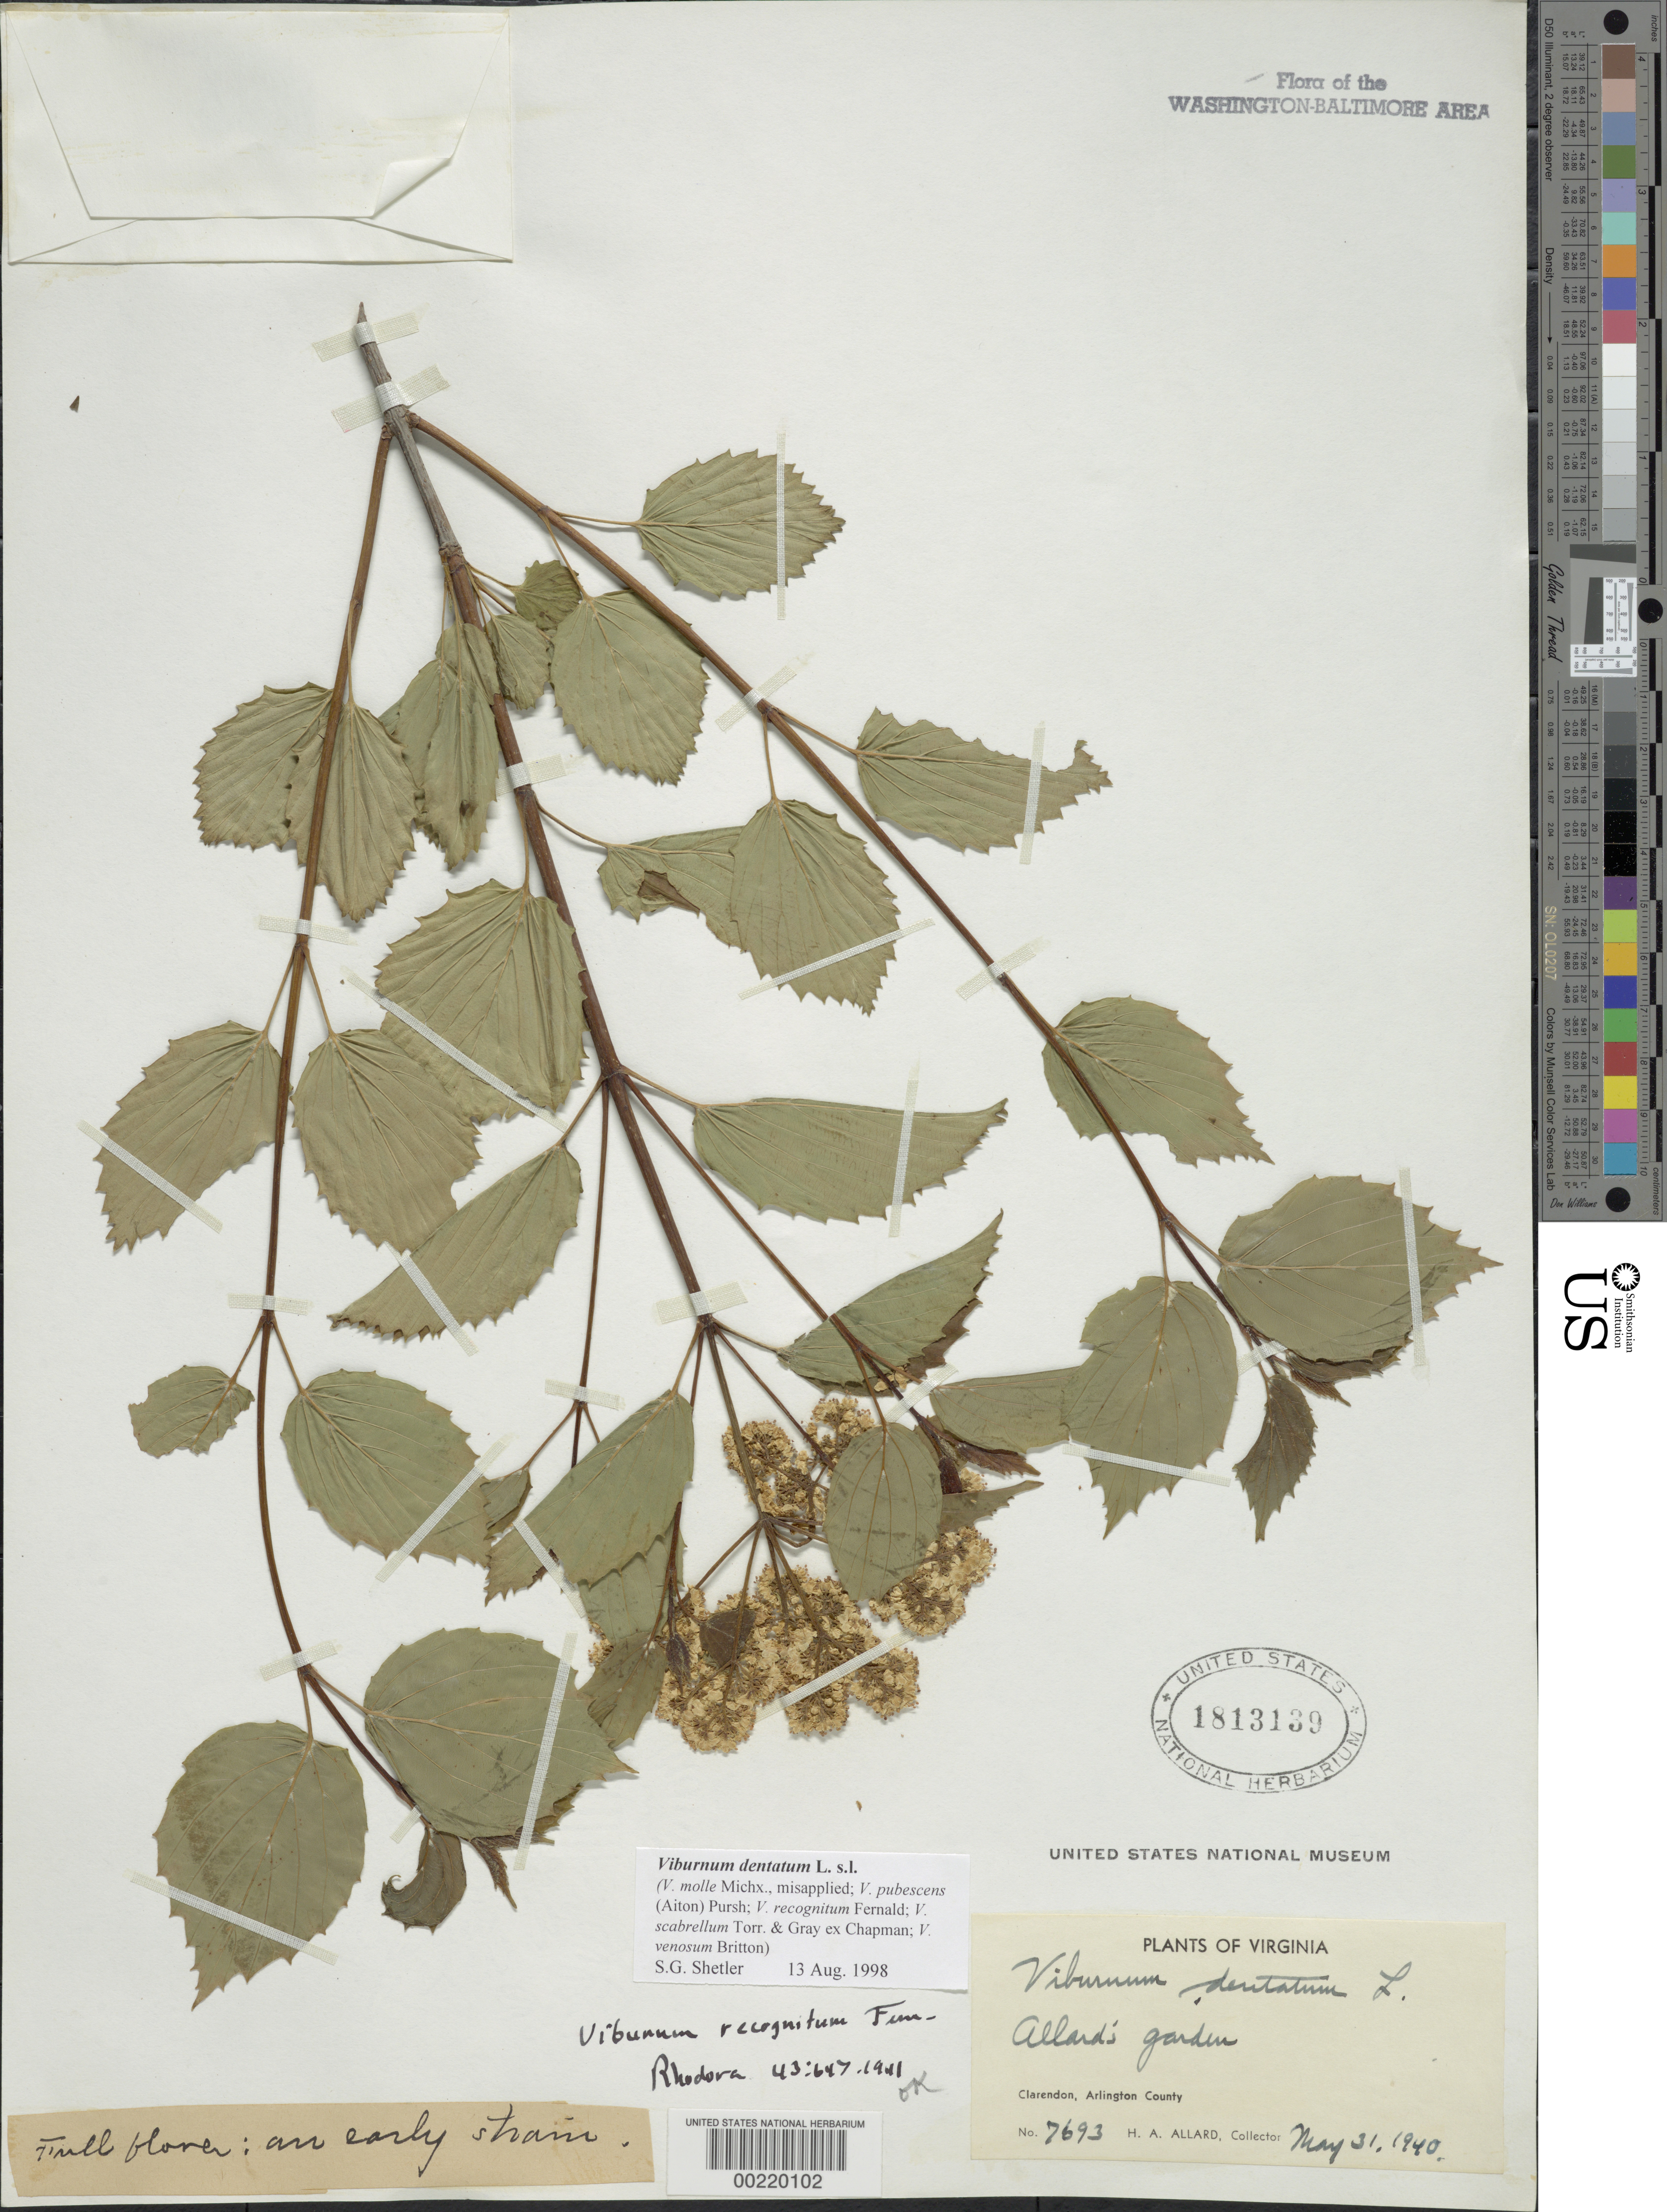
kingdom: Plantae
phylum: Tracheophyta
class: Magnoliopsida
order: Dipsacales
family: Viburnaceae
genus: Viburnum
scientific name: Viburnum dentatum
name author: L.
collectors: H. A. Allard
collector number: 7693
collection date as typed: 31 May 1940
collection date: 1940-05-31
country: United States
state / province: Virginia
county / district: Arlington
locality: Clarendon, Allards garden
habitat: Garden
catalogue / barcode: US 1813139